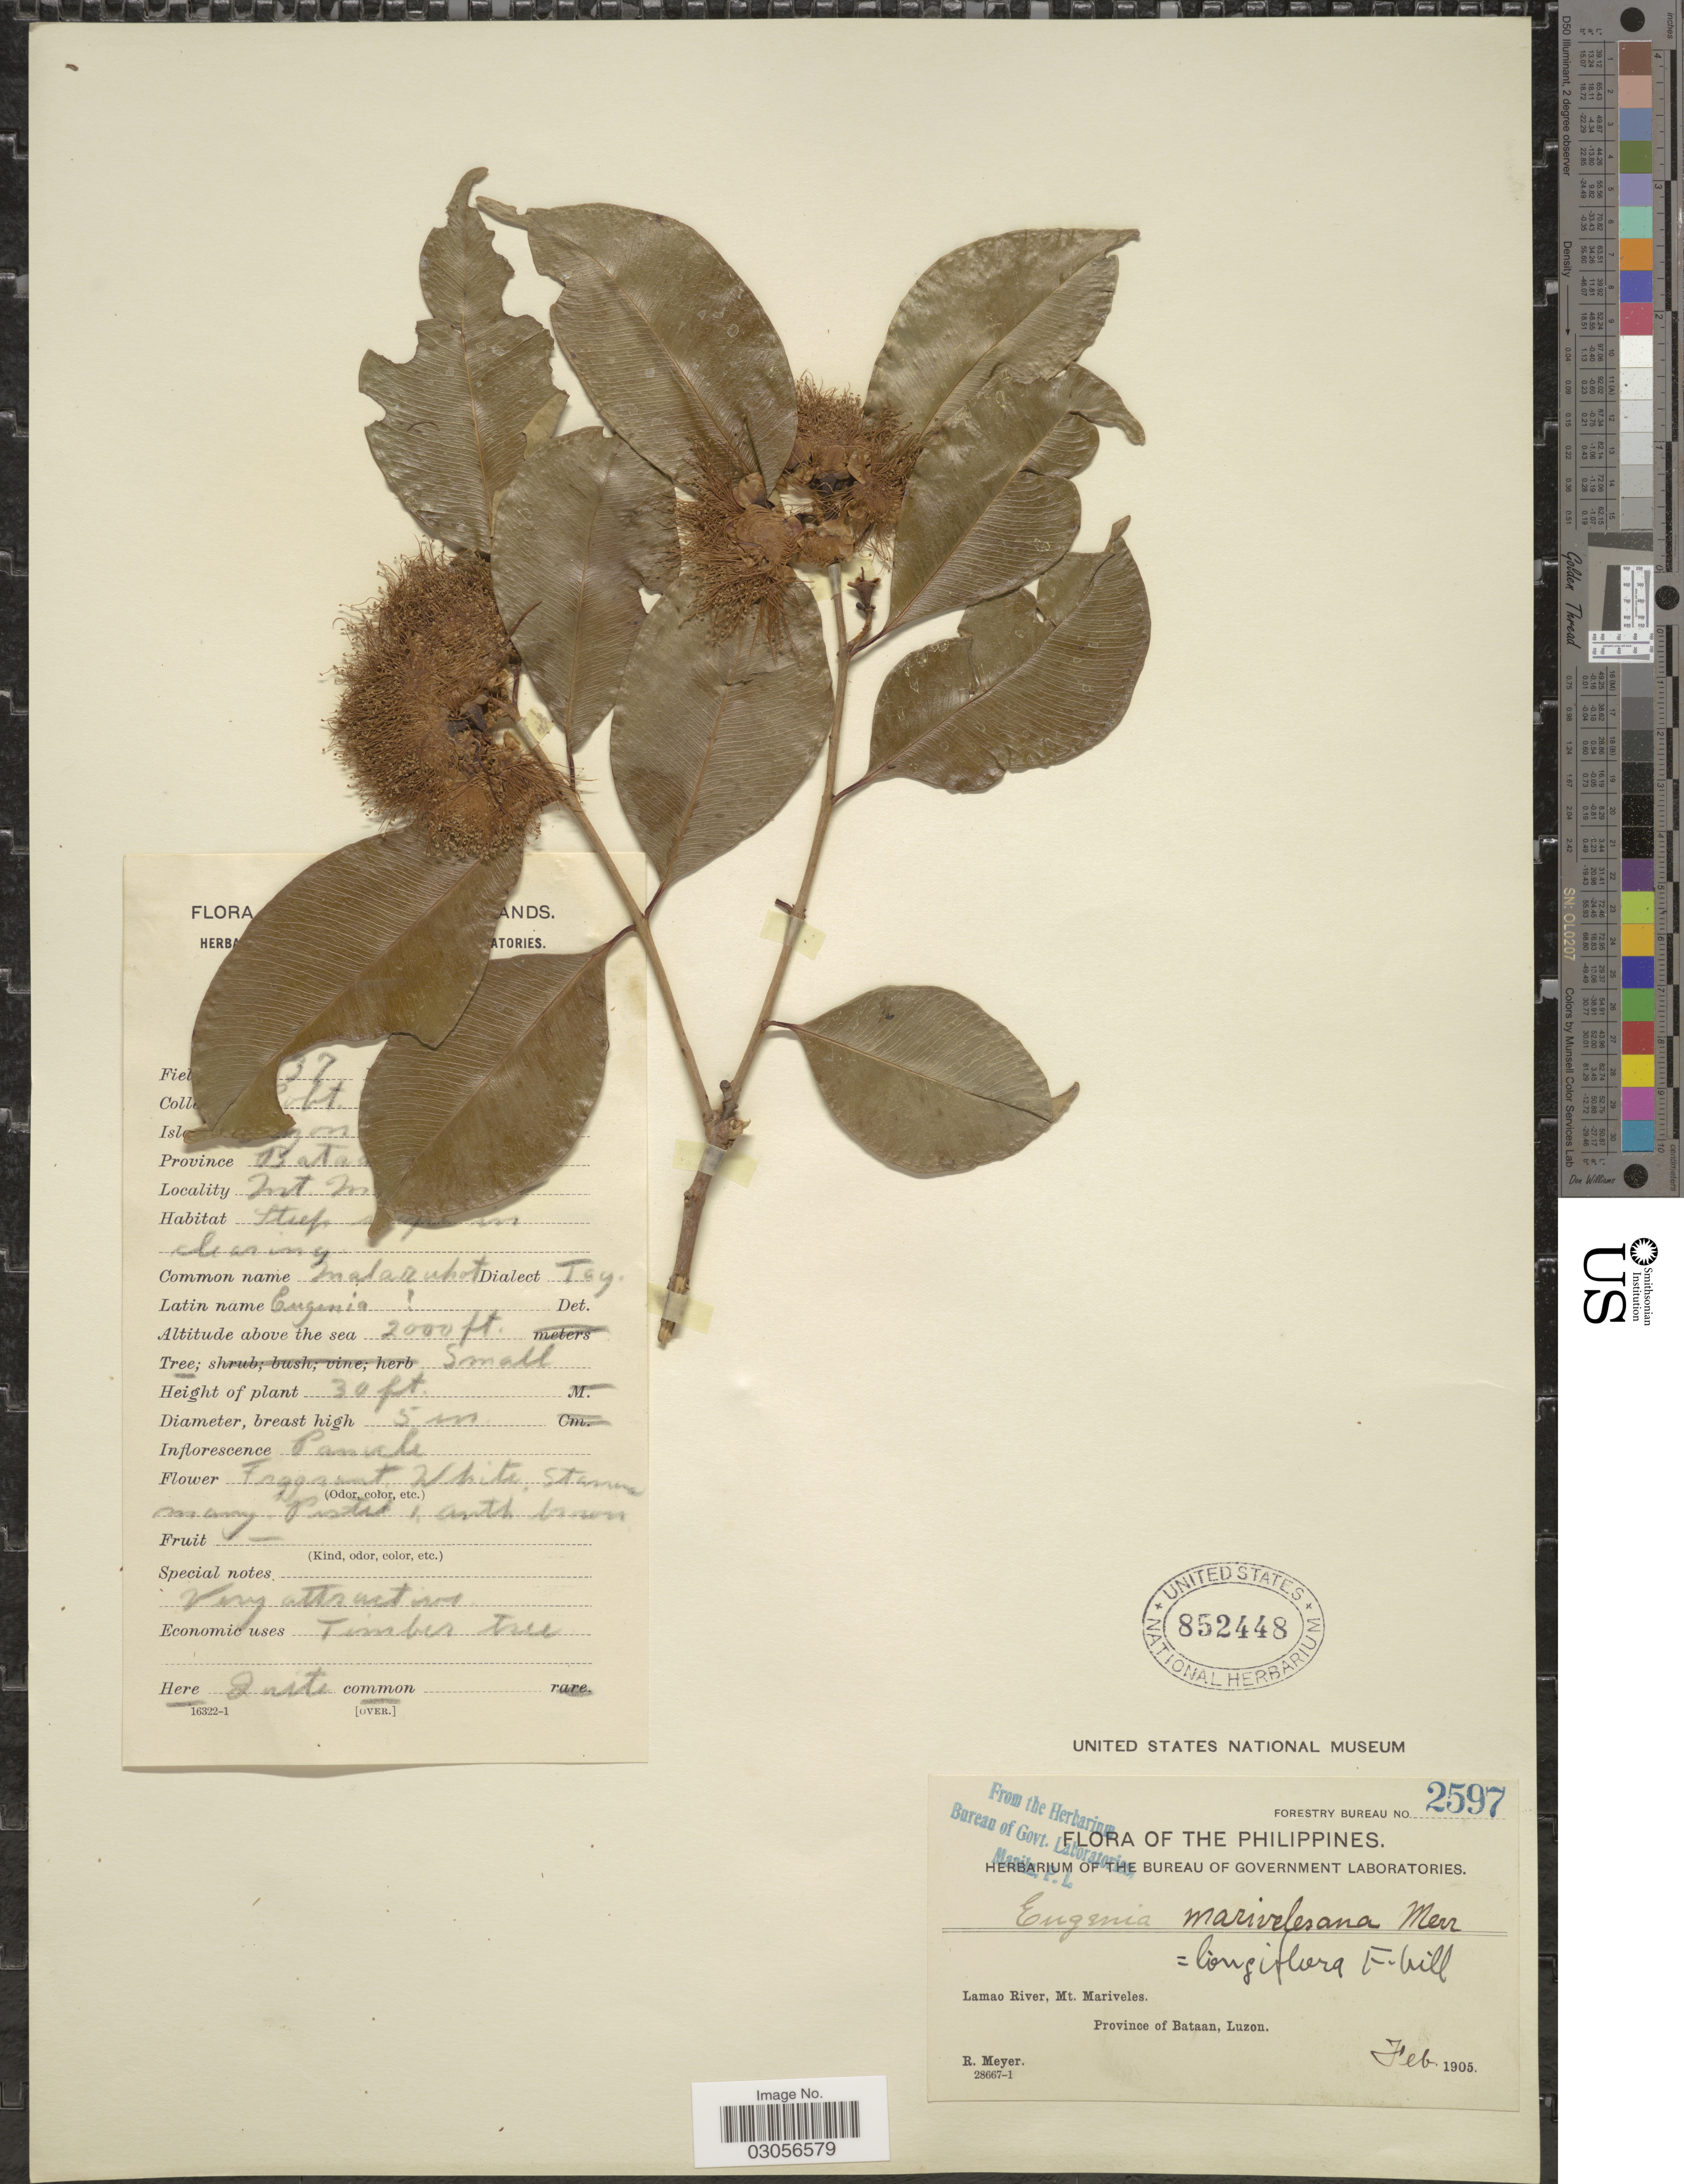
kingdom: Plantae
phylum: Tracheophyta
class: Magnoliopsida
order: Myrtales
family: Myrtaceae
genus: Syzygium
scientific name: Syzygium cerasiforme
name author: (Blume) Merr. & L.M. Perry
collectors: R. Meyer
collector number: Forestry Bureau 2597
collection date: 1905-02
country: Philippines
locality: Lamao River, Mt. Mariveles. Province of Bataan, Luzon.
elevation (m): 610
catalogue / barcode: US 852448